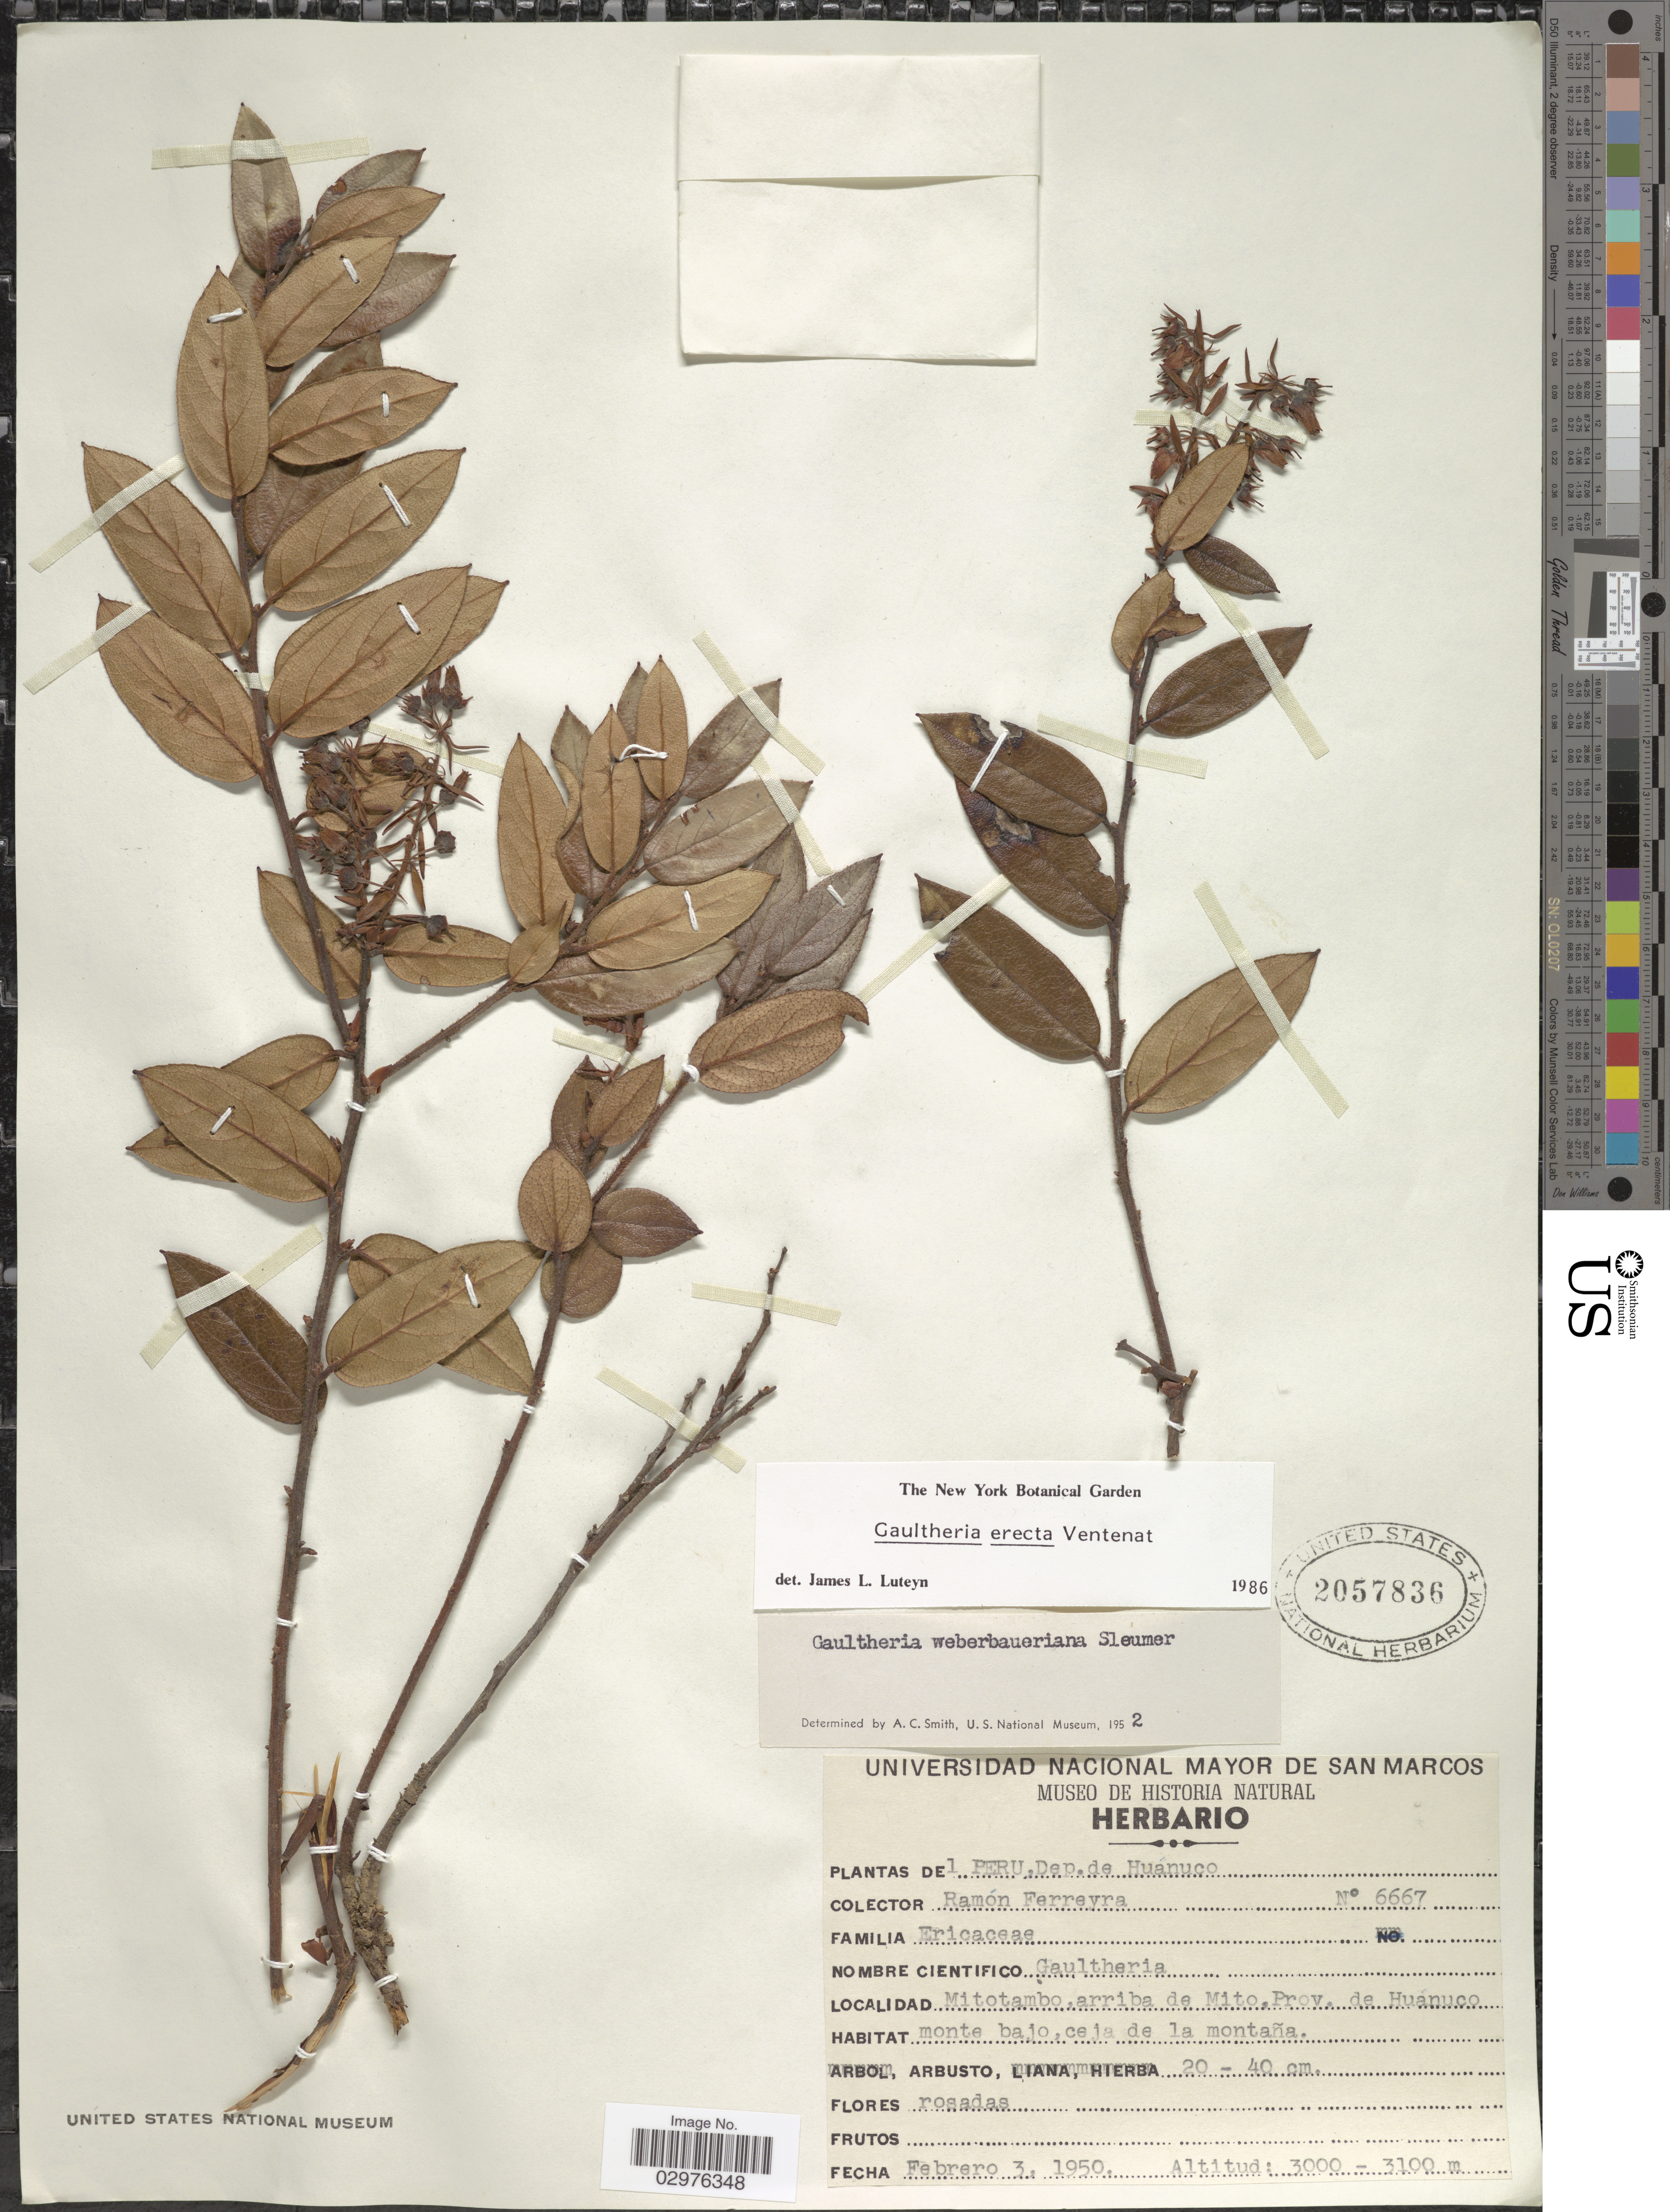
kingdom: Plantae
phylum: Tracheophyta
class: Magnoliopsida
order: Ericales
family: Ericaceae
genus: Gaultheria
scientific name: Gaultheria erecta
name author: Vent.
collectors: R. A. Ferreyra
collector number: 6667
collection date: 1950-02-03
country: Peru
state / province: Huánuco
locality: Dep. de Huánuco. Mitotambo, arriba de Mito, Prov. de Huánuco. Monte bajo, ceja de la montaña.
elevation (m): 3000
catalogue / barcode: US 2057836